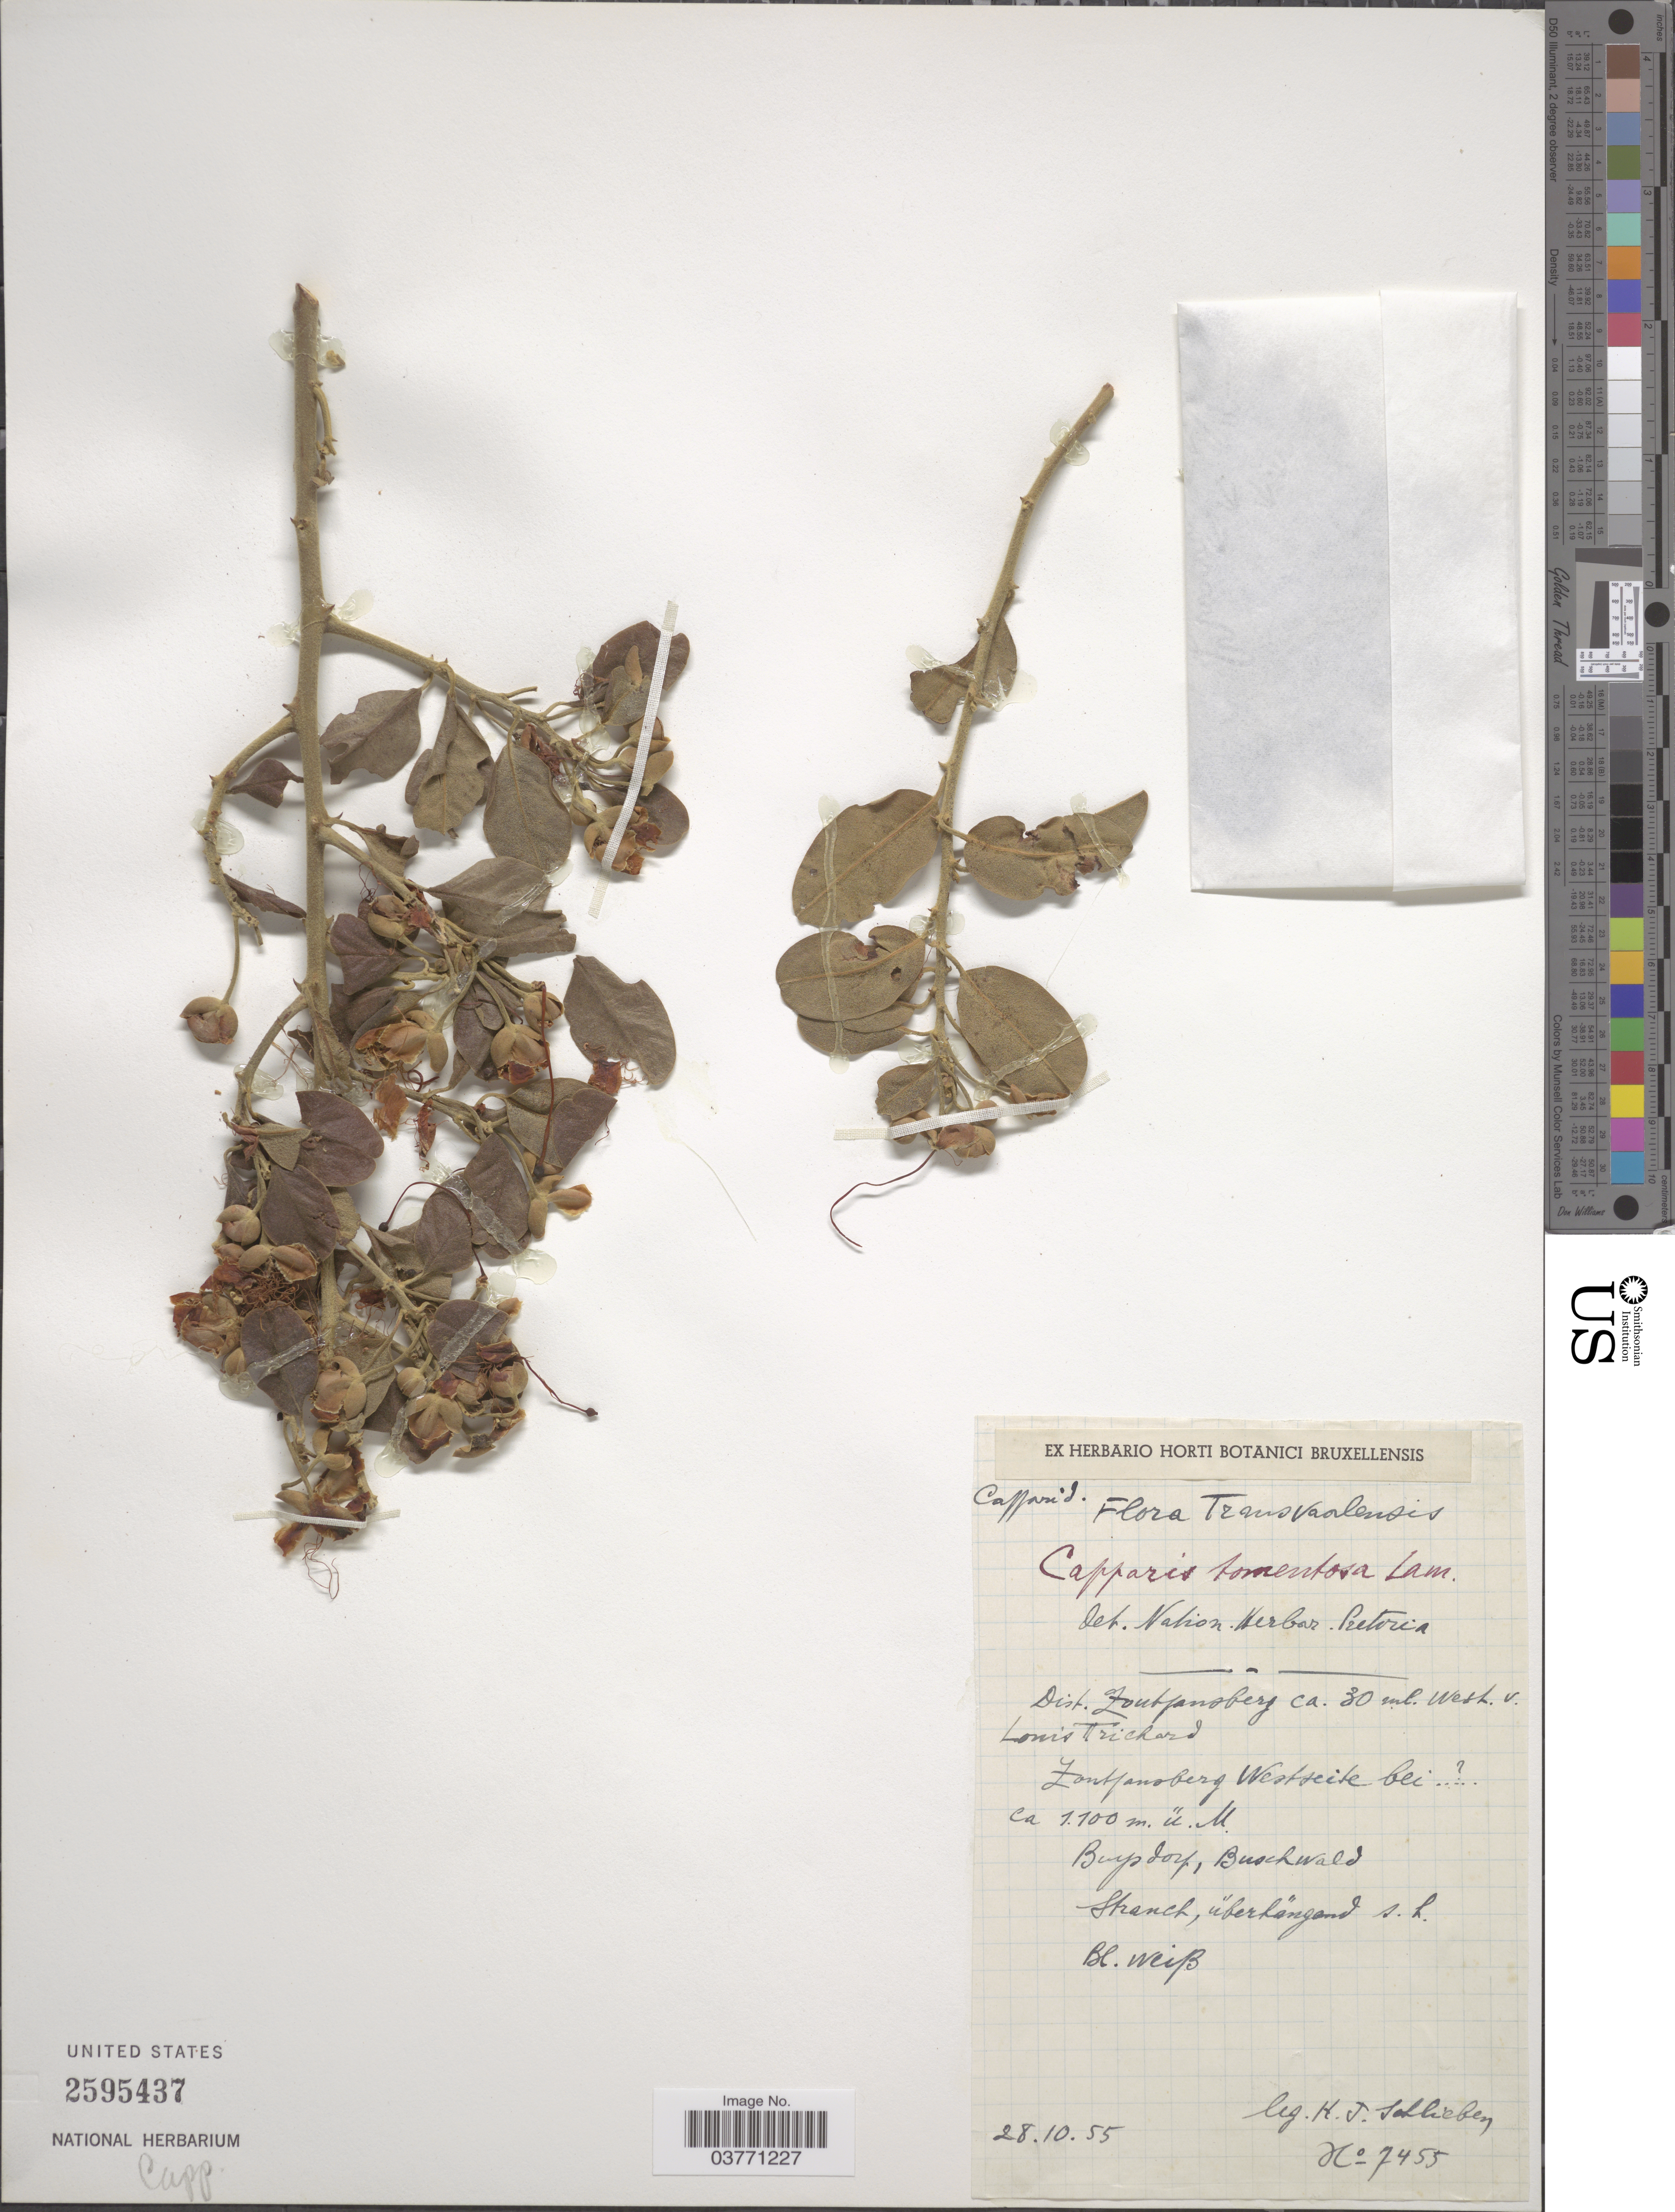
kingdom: Plantae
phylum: Tracheophyta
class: Magnoliopsida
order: Brassicales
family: Capparaceae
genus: Capparis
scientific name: Capparis tomentosa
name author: Lam.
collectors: H. J. Schlieben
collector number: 7455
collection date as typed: Transcribed d/m/y: 28/10/55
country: South Africa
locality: Transvaalensis. Dist. Zoutpansberg ca. 30 ml. West. v. Louis Trichard. Zoutpansberg Westseite bei. Buysdorp, Buschwald.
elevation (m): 1100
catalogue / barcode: US 2595437